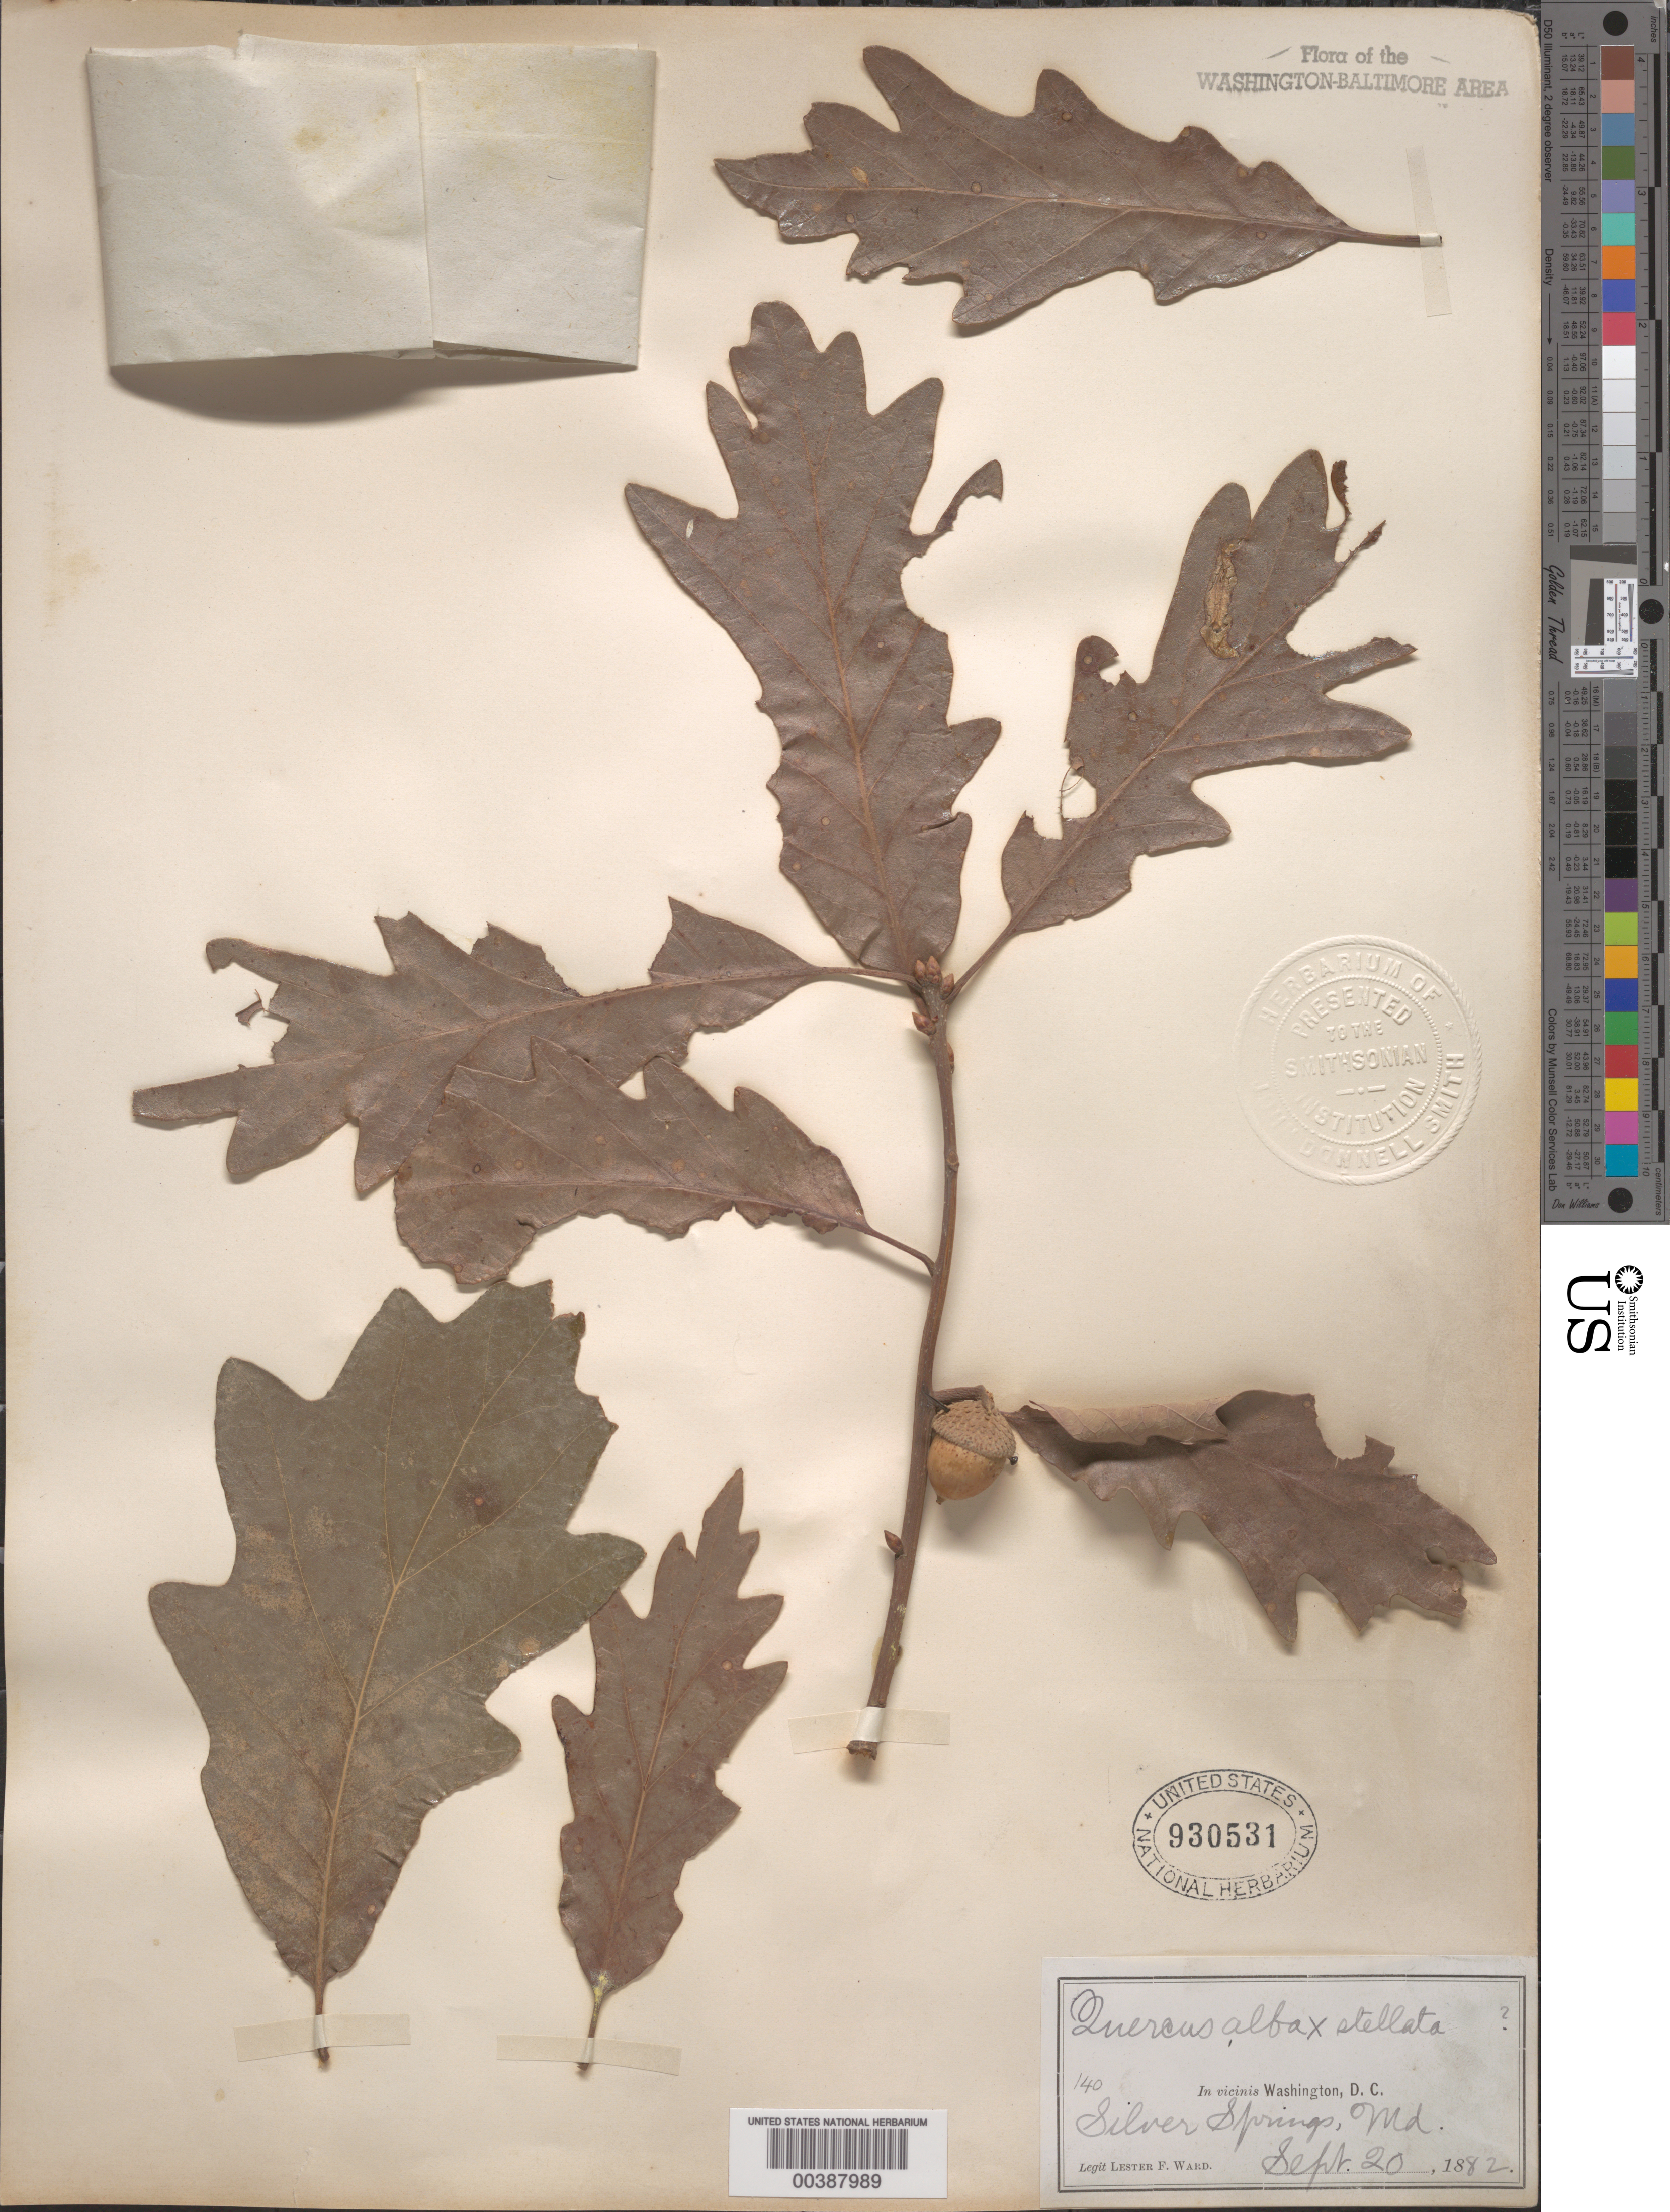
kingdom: Plantae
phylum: Tracheophyta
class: Magnoliopsida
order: Fagales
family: Fagaceae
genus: Quercus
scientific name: Quercus alba x Q. stellata Wangenh.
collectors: L. F. Ward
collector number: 140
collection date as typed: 20 Sep 1882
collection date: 1882-09-20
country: United States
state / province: Maryland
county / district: Montgomery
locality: Silver Spring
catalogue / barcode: US 930531